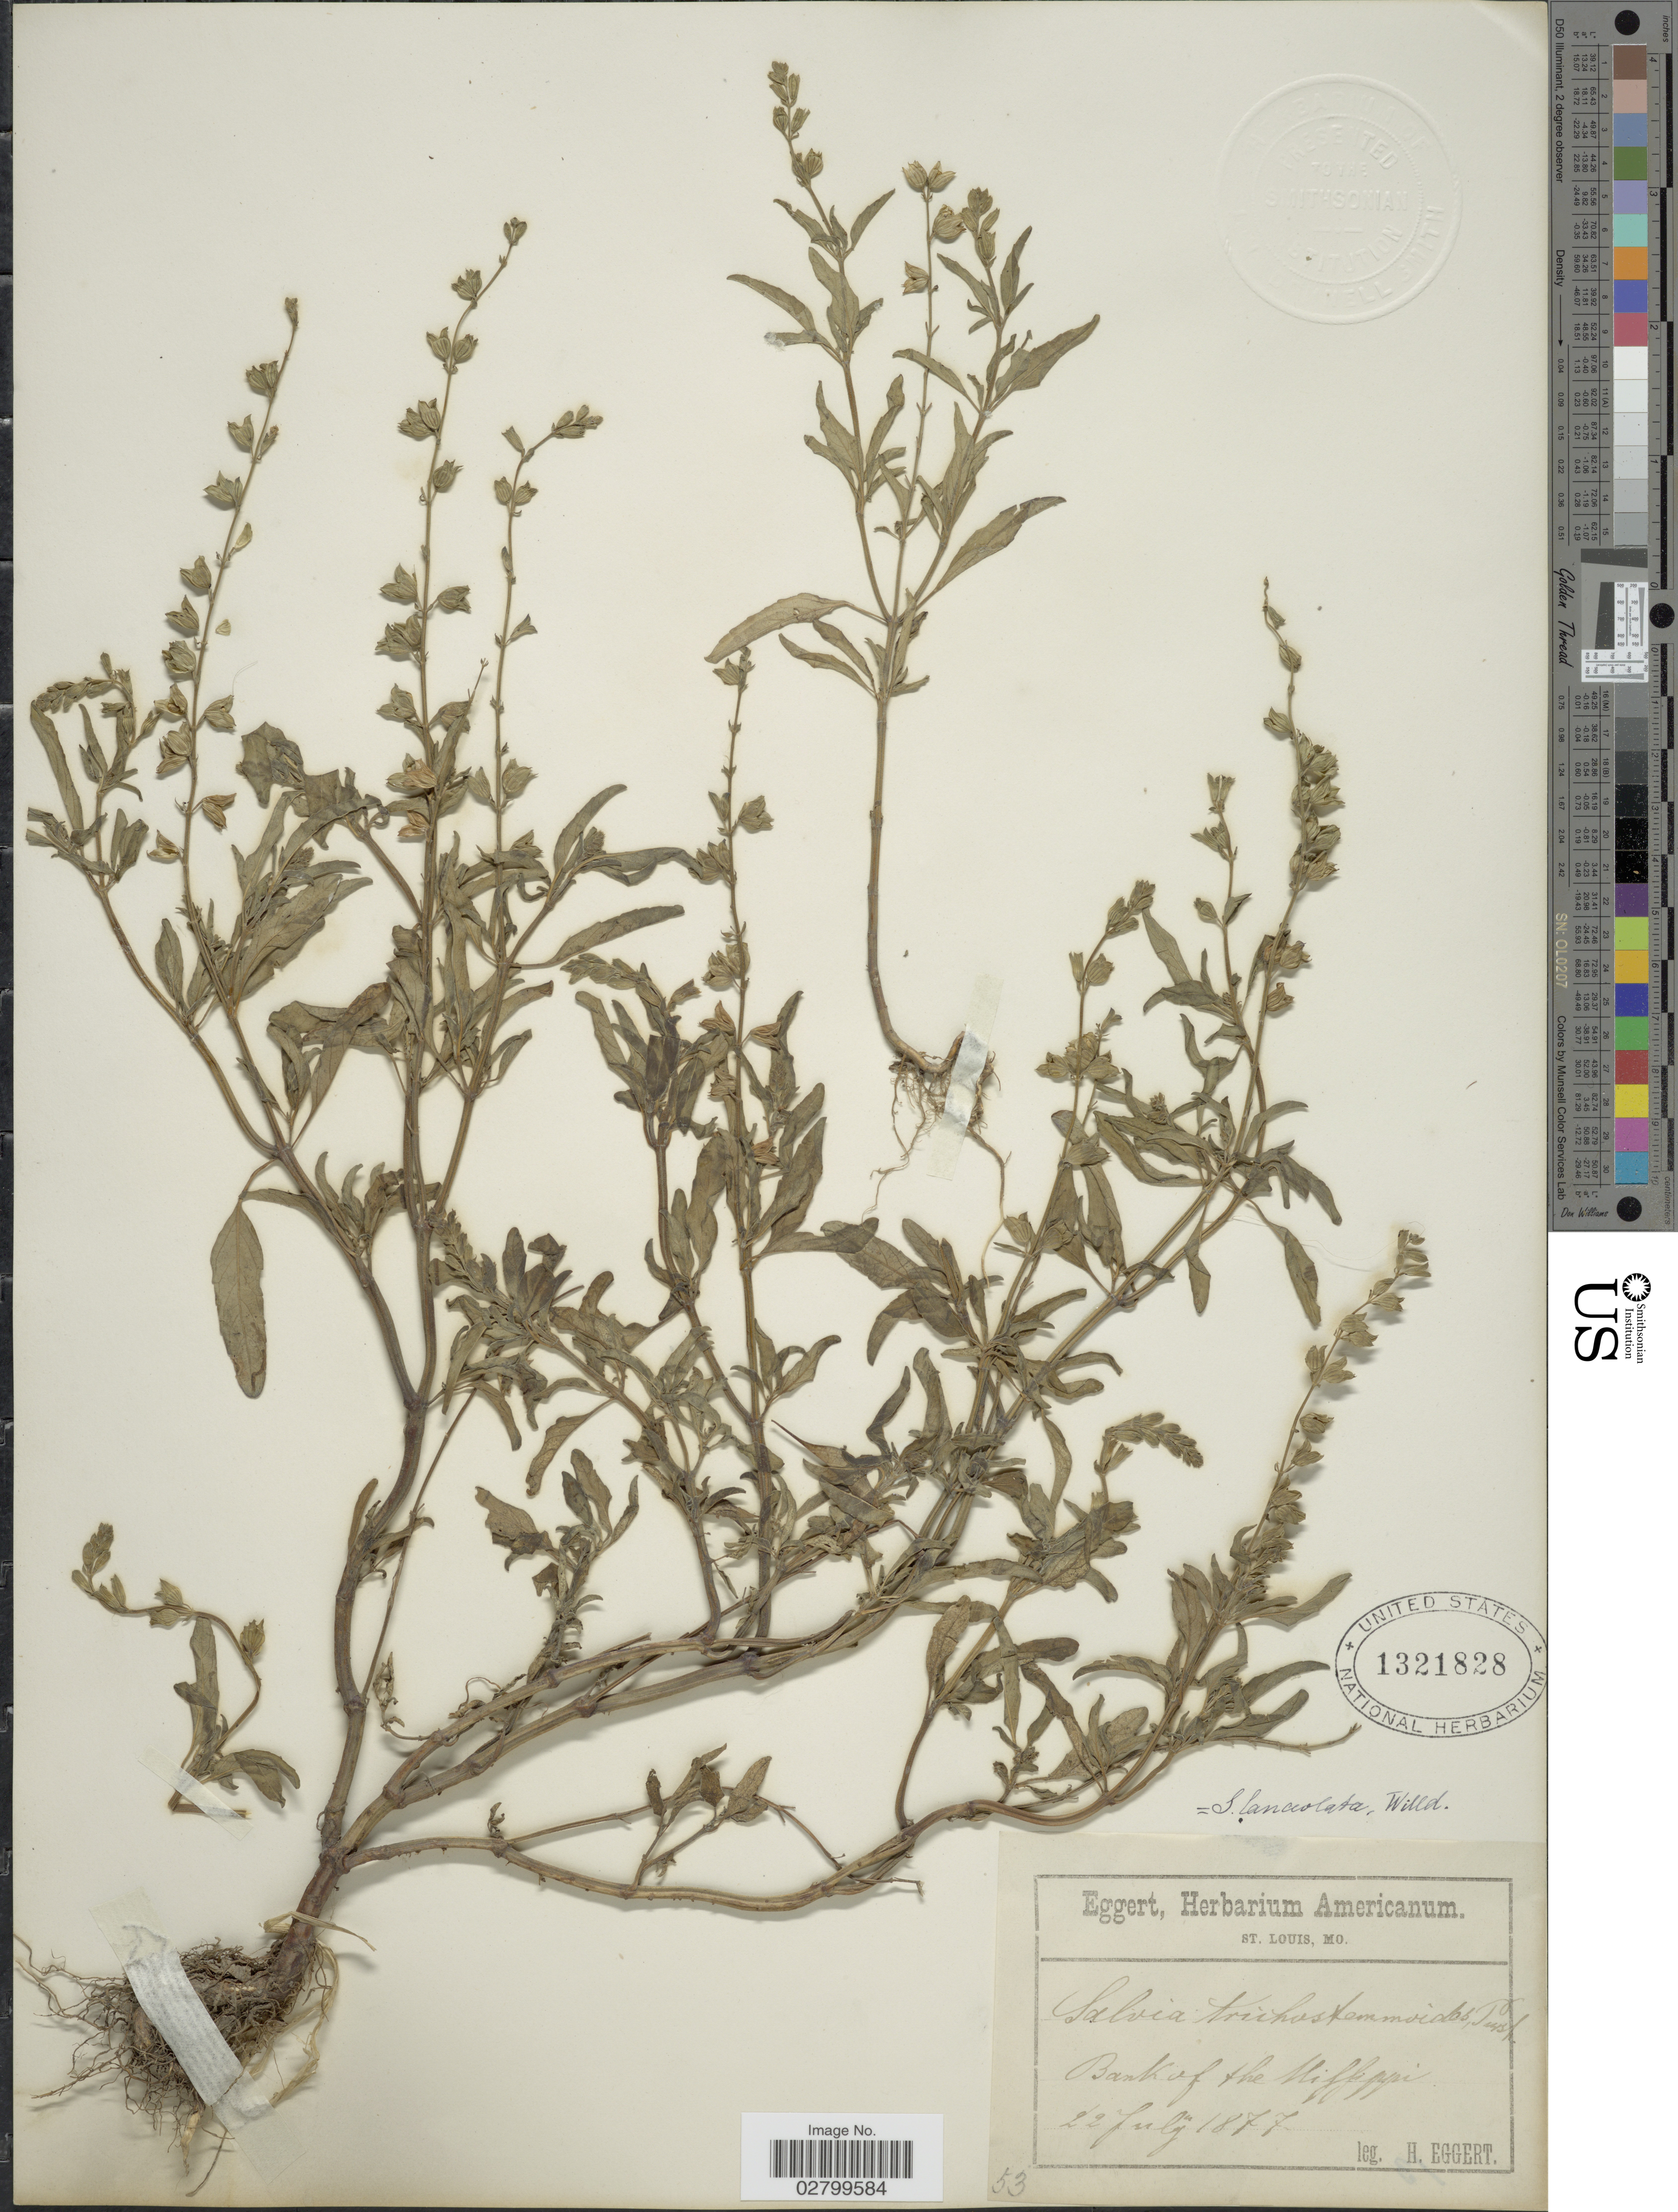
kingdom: Plantae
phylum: Tracheophyta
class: Magnoliopsida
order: Lamiales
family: Lamiaceae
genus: Salvia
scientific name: Salvia lanceolata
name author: Brouss.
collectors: H. Eggert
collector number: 53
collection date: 1877-07-22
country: United States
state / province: Missouri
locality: St. Louis. Bank of the Mississippi.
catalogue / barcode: US 1321828